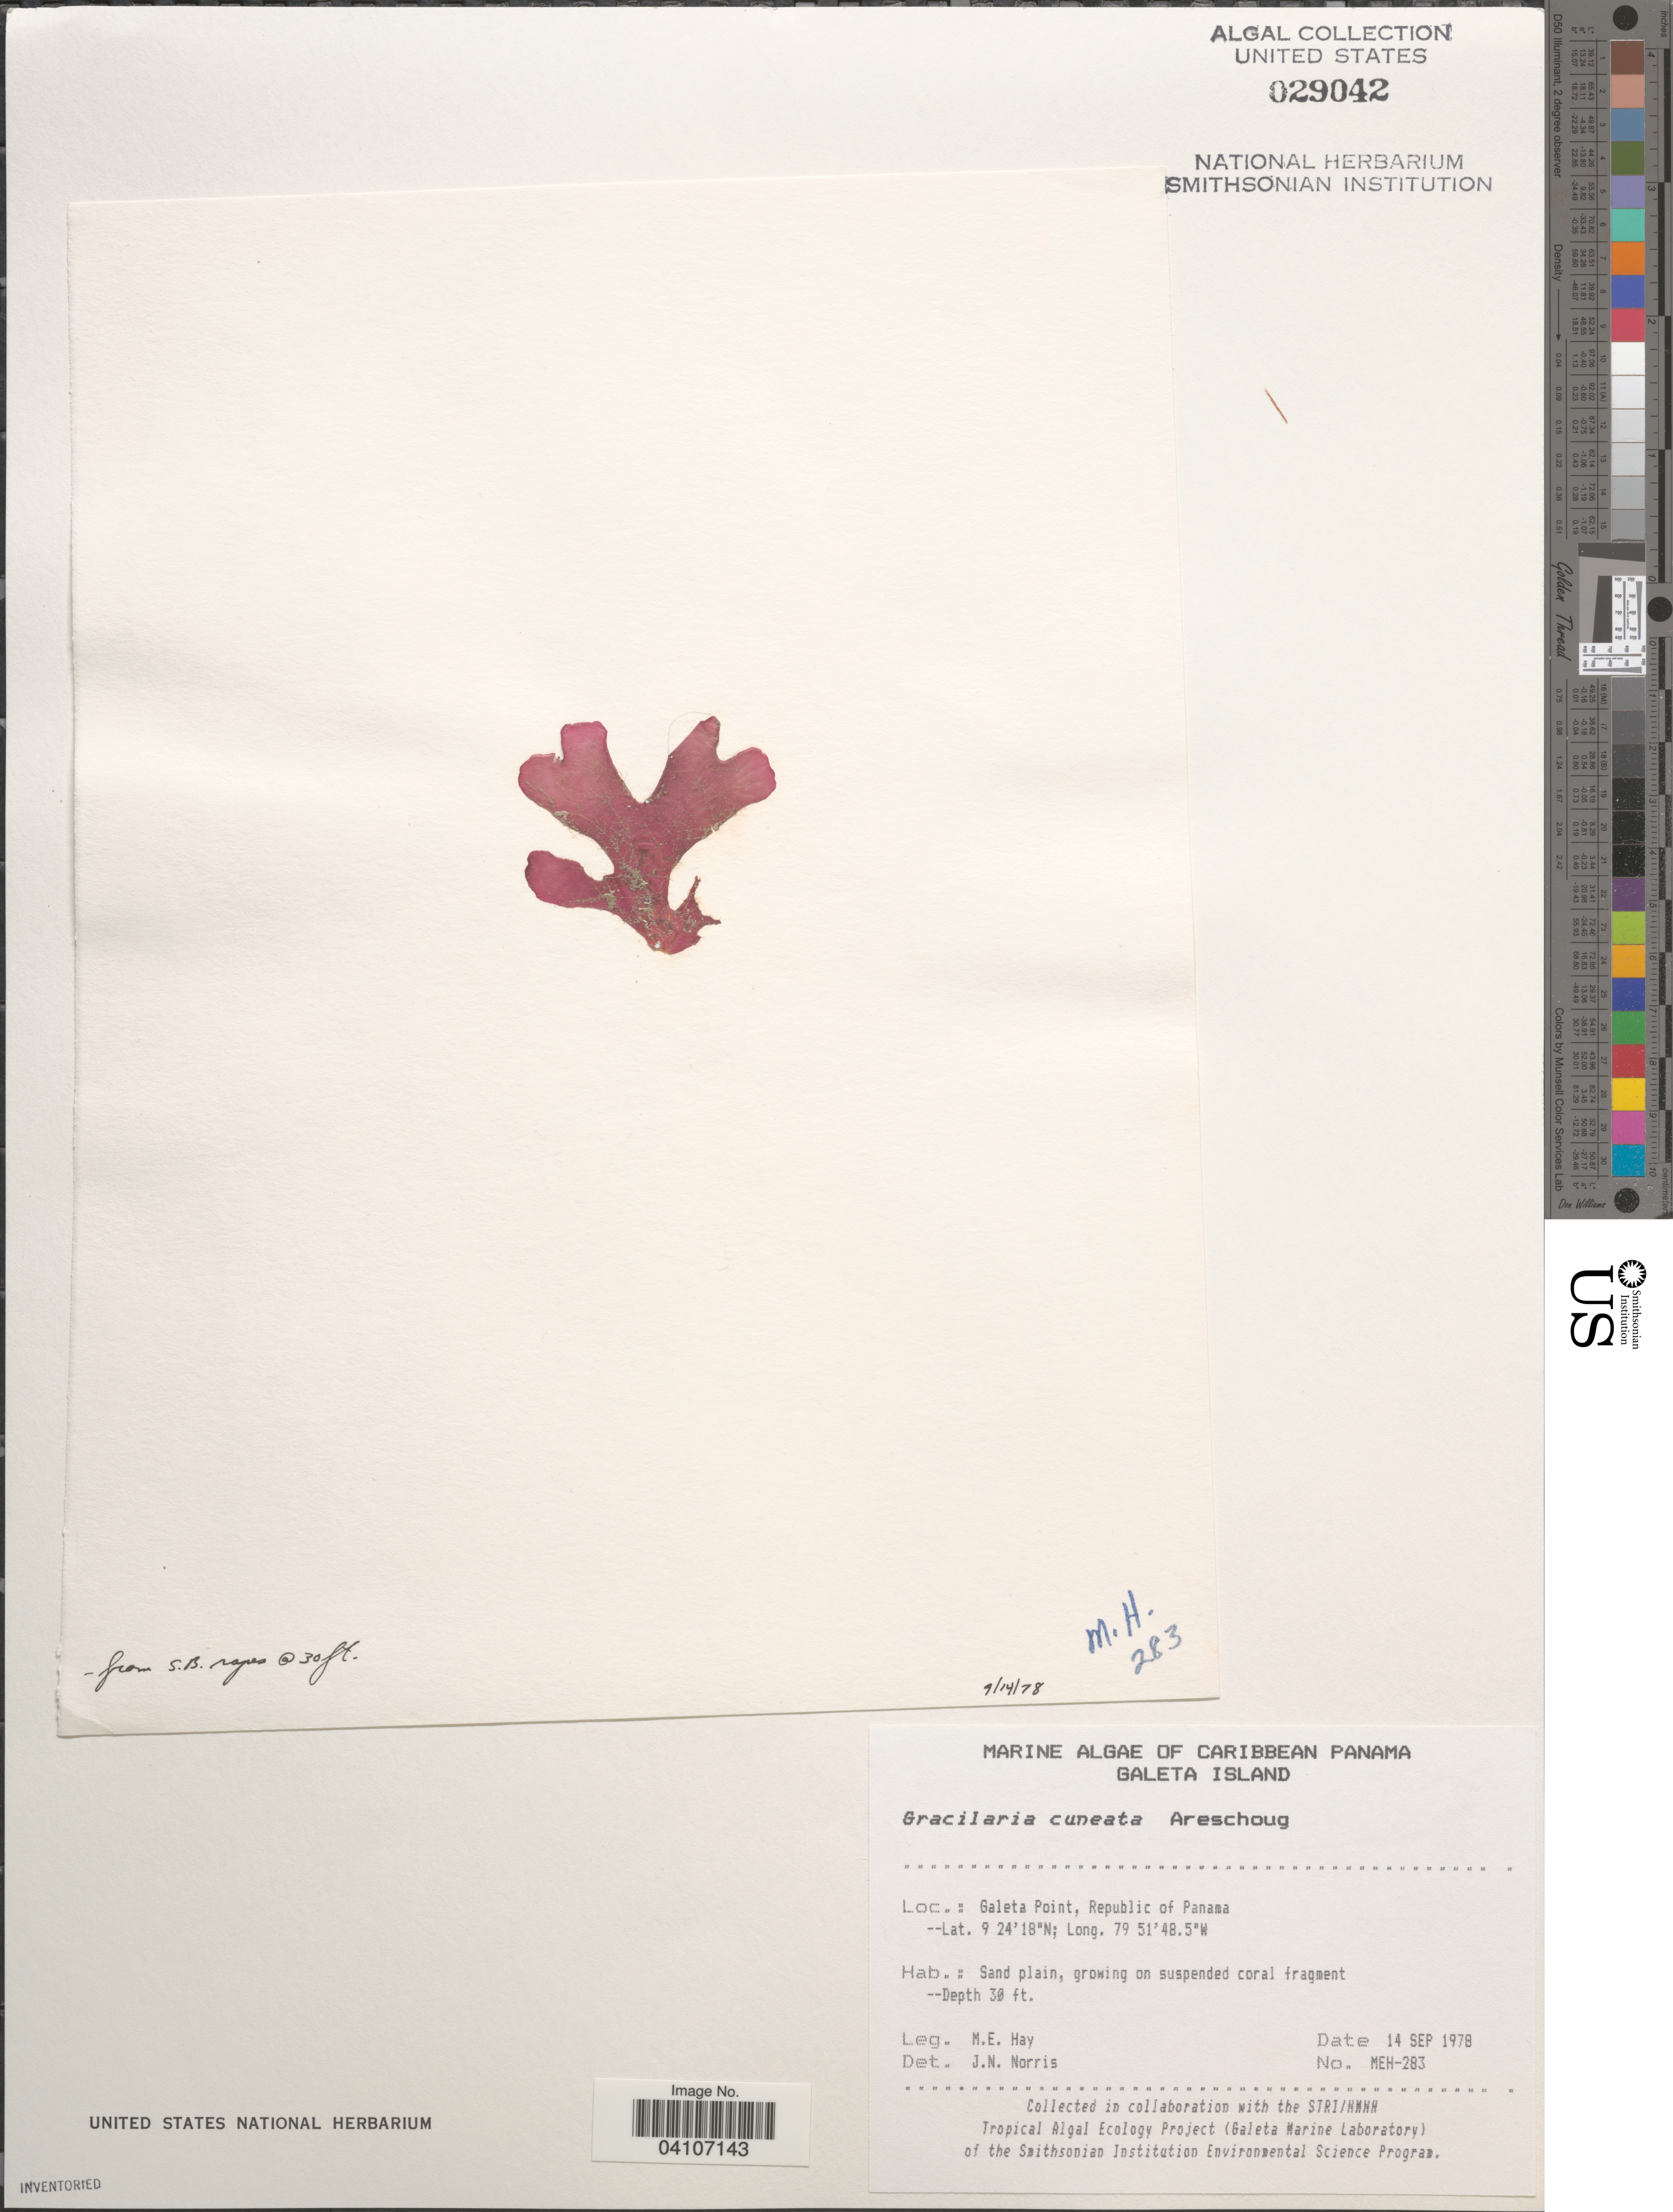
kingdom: Plantae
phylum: Rhodophyta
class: Florideophyceae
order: Gracilariales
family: Gracilariaceae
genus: Gracilaria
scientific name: Gracilaria cuneata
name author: Aresch.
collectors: M. E. Hay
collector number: MEH-283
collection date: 1978-09-14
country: Panama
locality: Caribbean Panama. Galeta Island. Galeta Point, Republic of Panama.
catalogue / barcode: US 29042